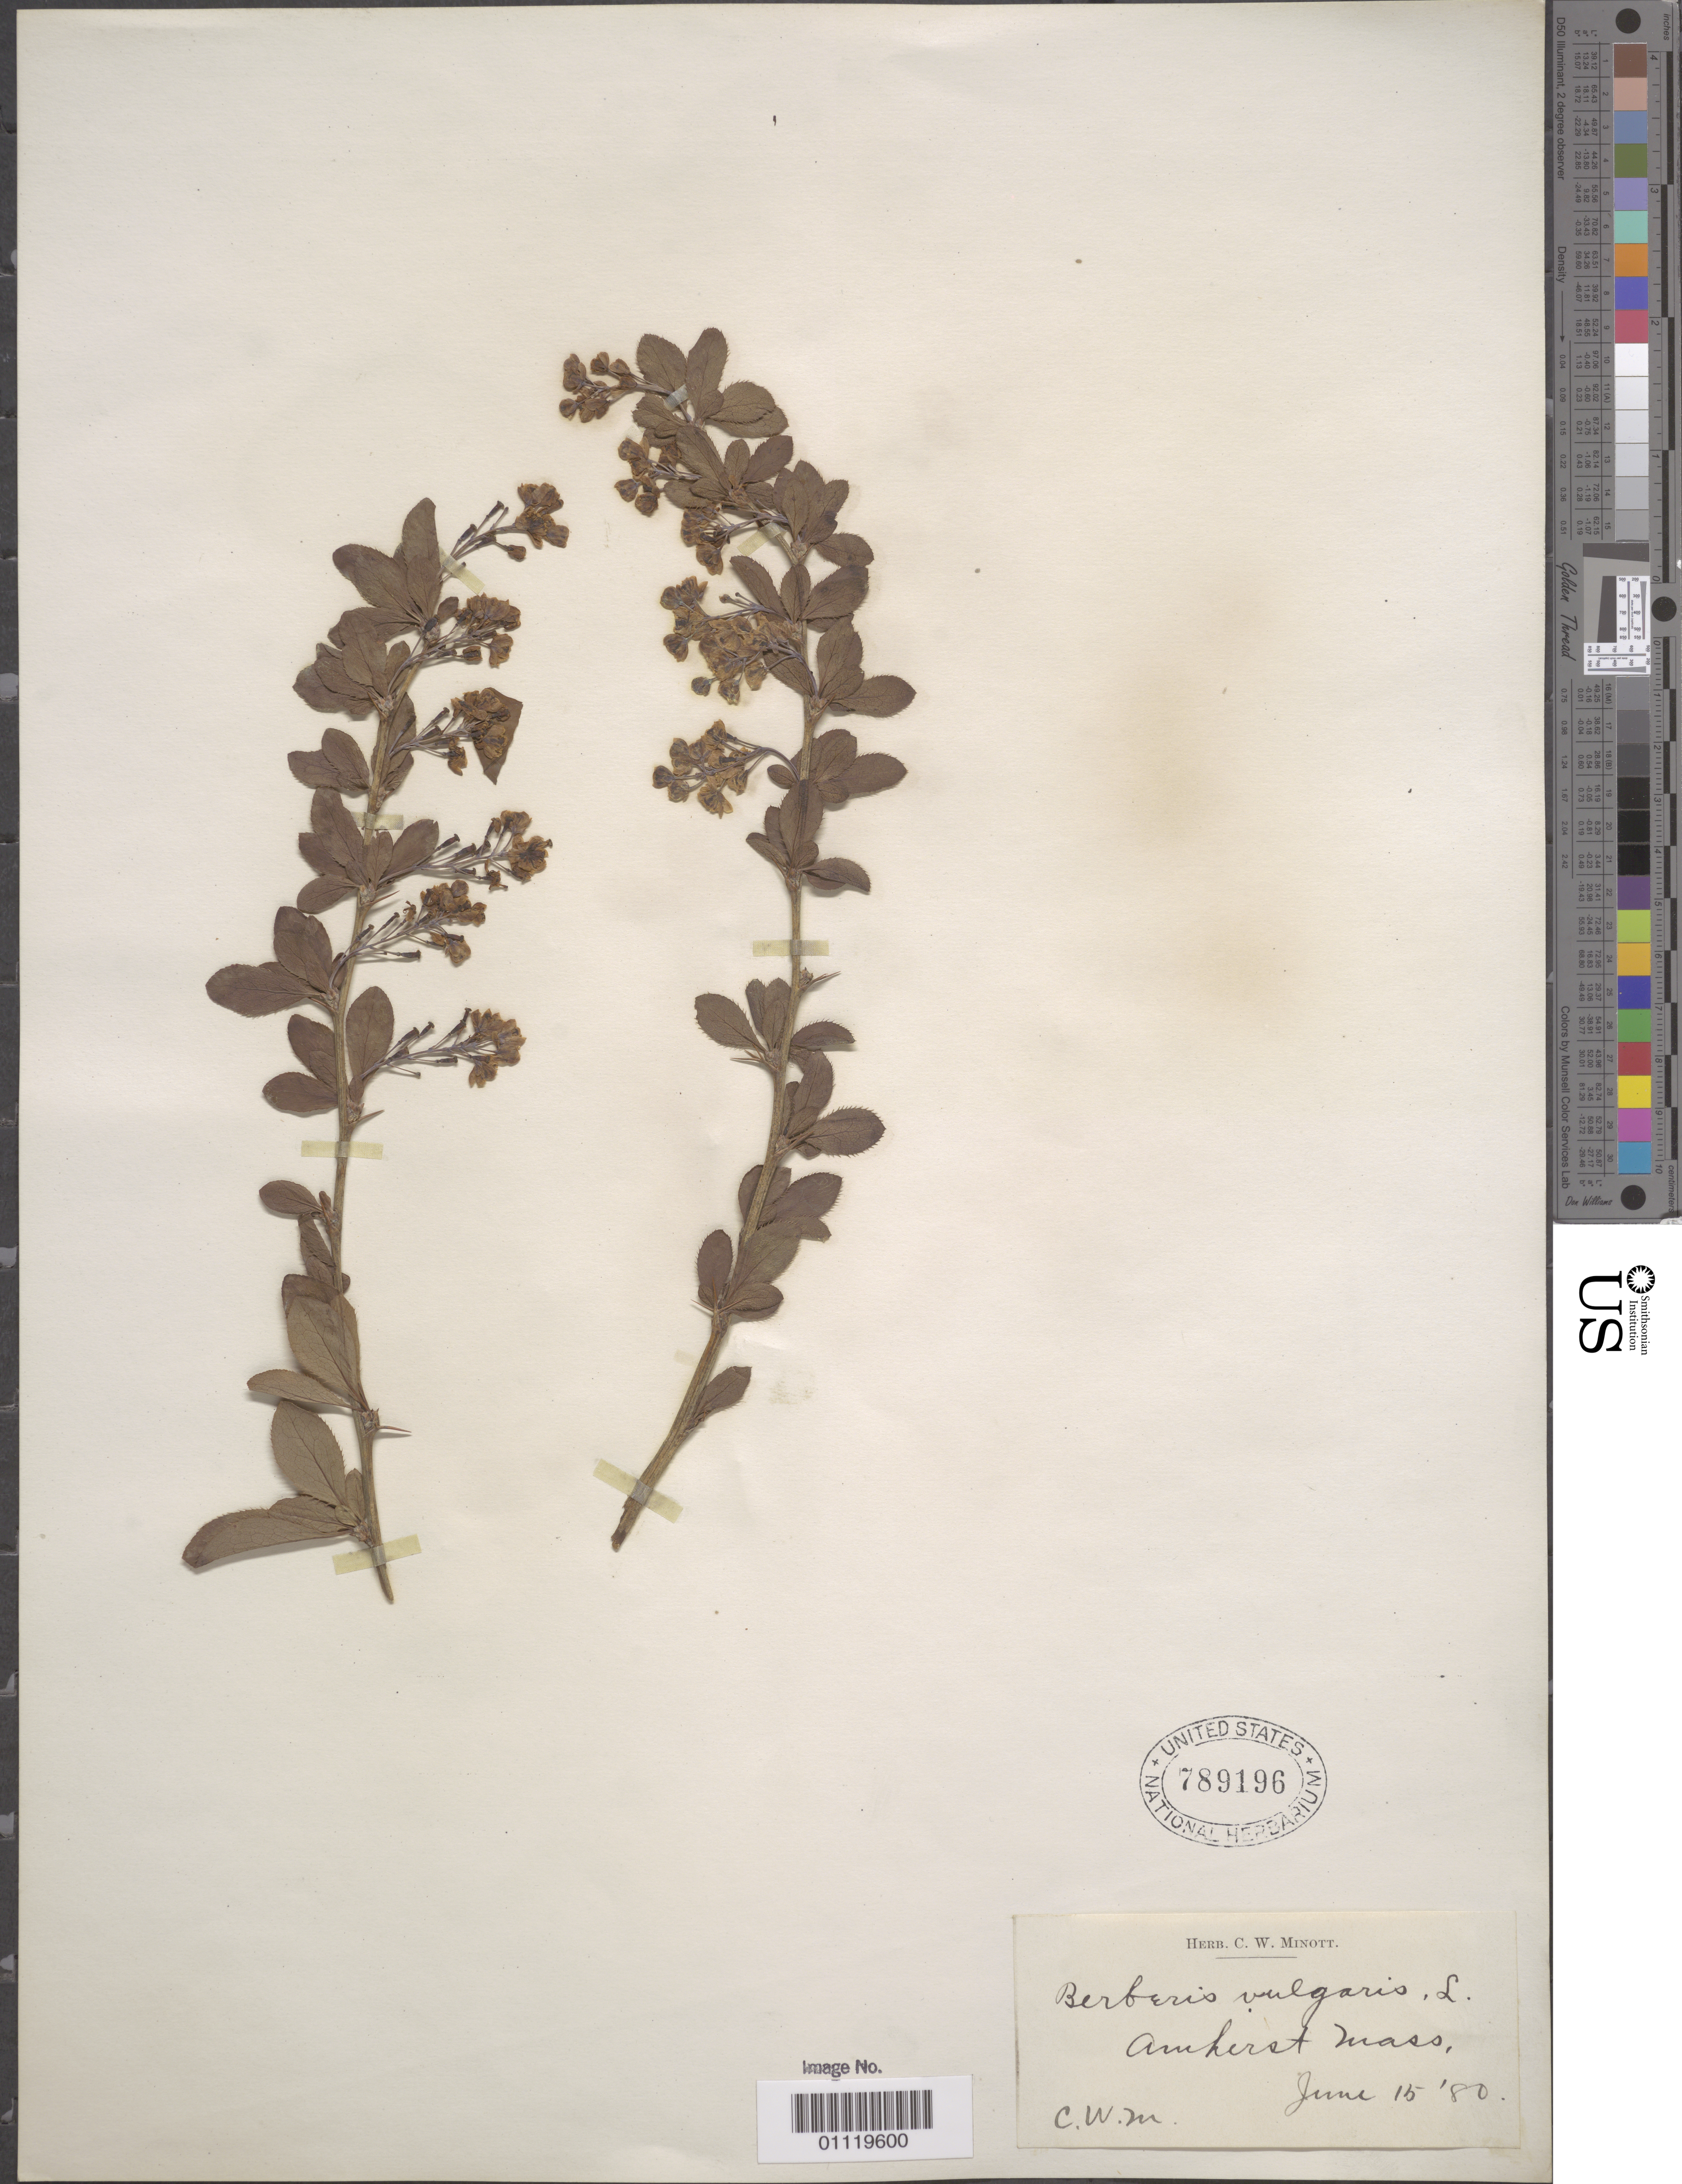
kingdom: Plantae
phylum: Tracheophyta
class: Magnoliopsida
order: Ranunculales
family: Berberidaceae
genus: Berberis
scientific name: Berberis vulgaris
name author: L.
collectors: C. Minott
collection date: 1880-06-15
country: United States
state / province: Massachusetts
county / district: Hampshire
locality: Amherst city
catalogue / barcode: US 789196